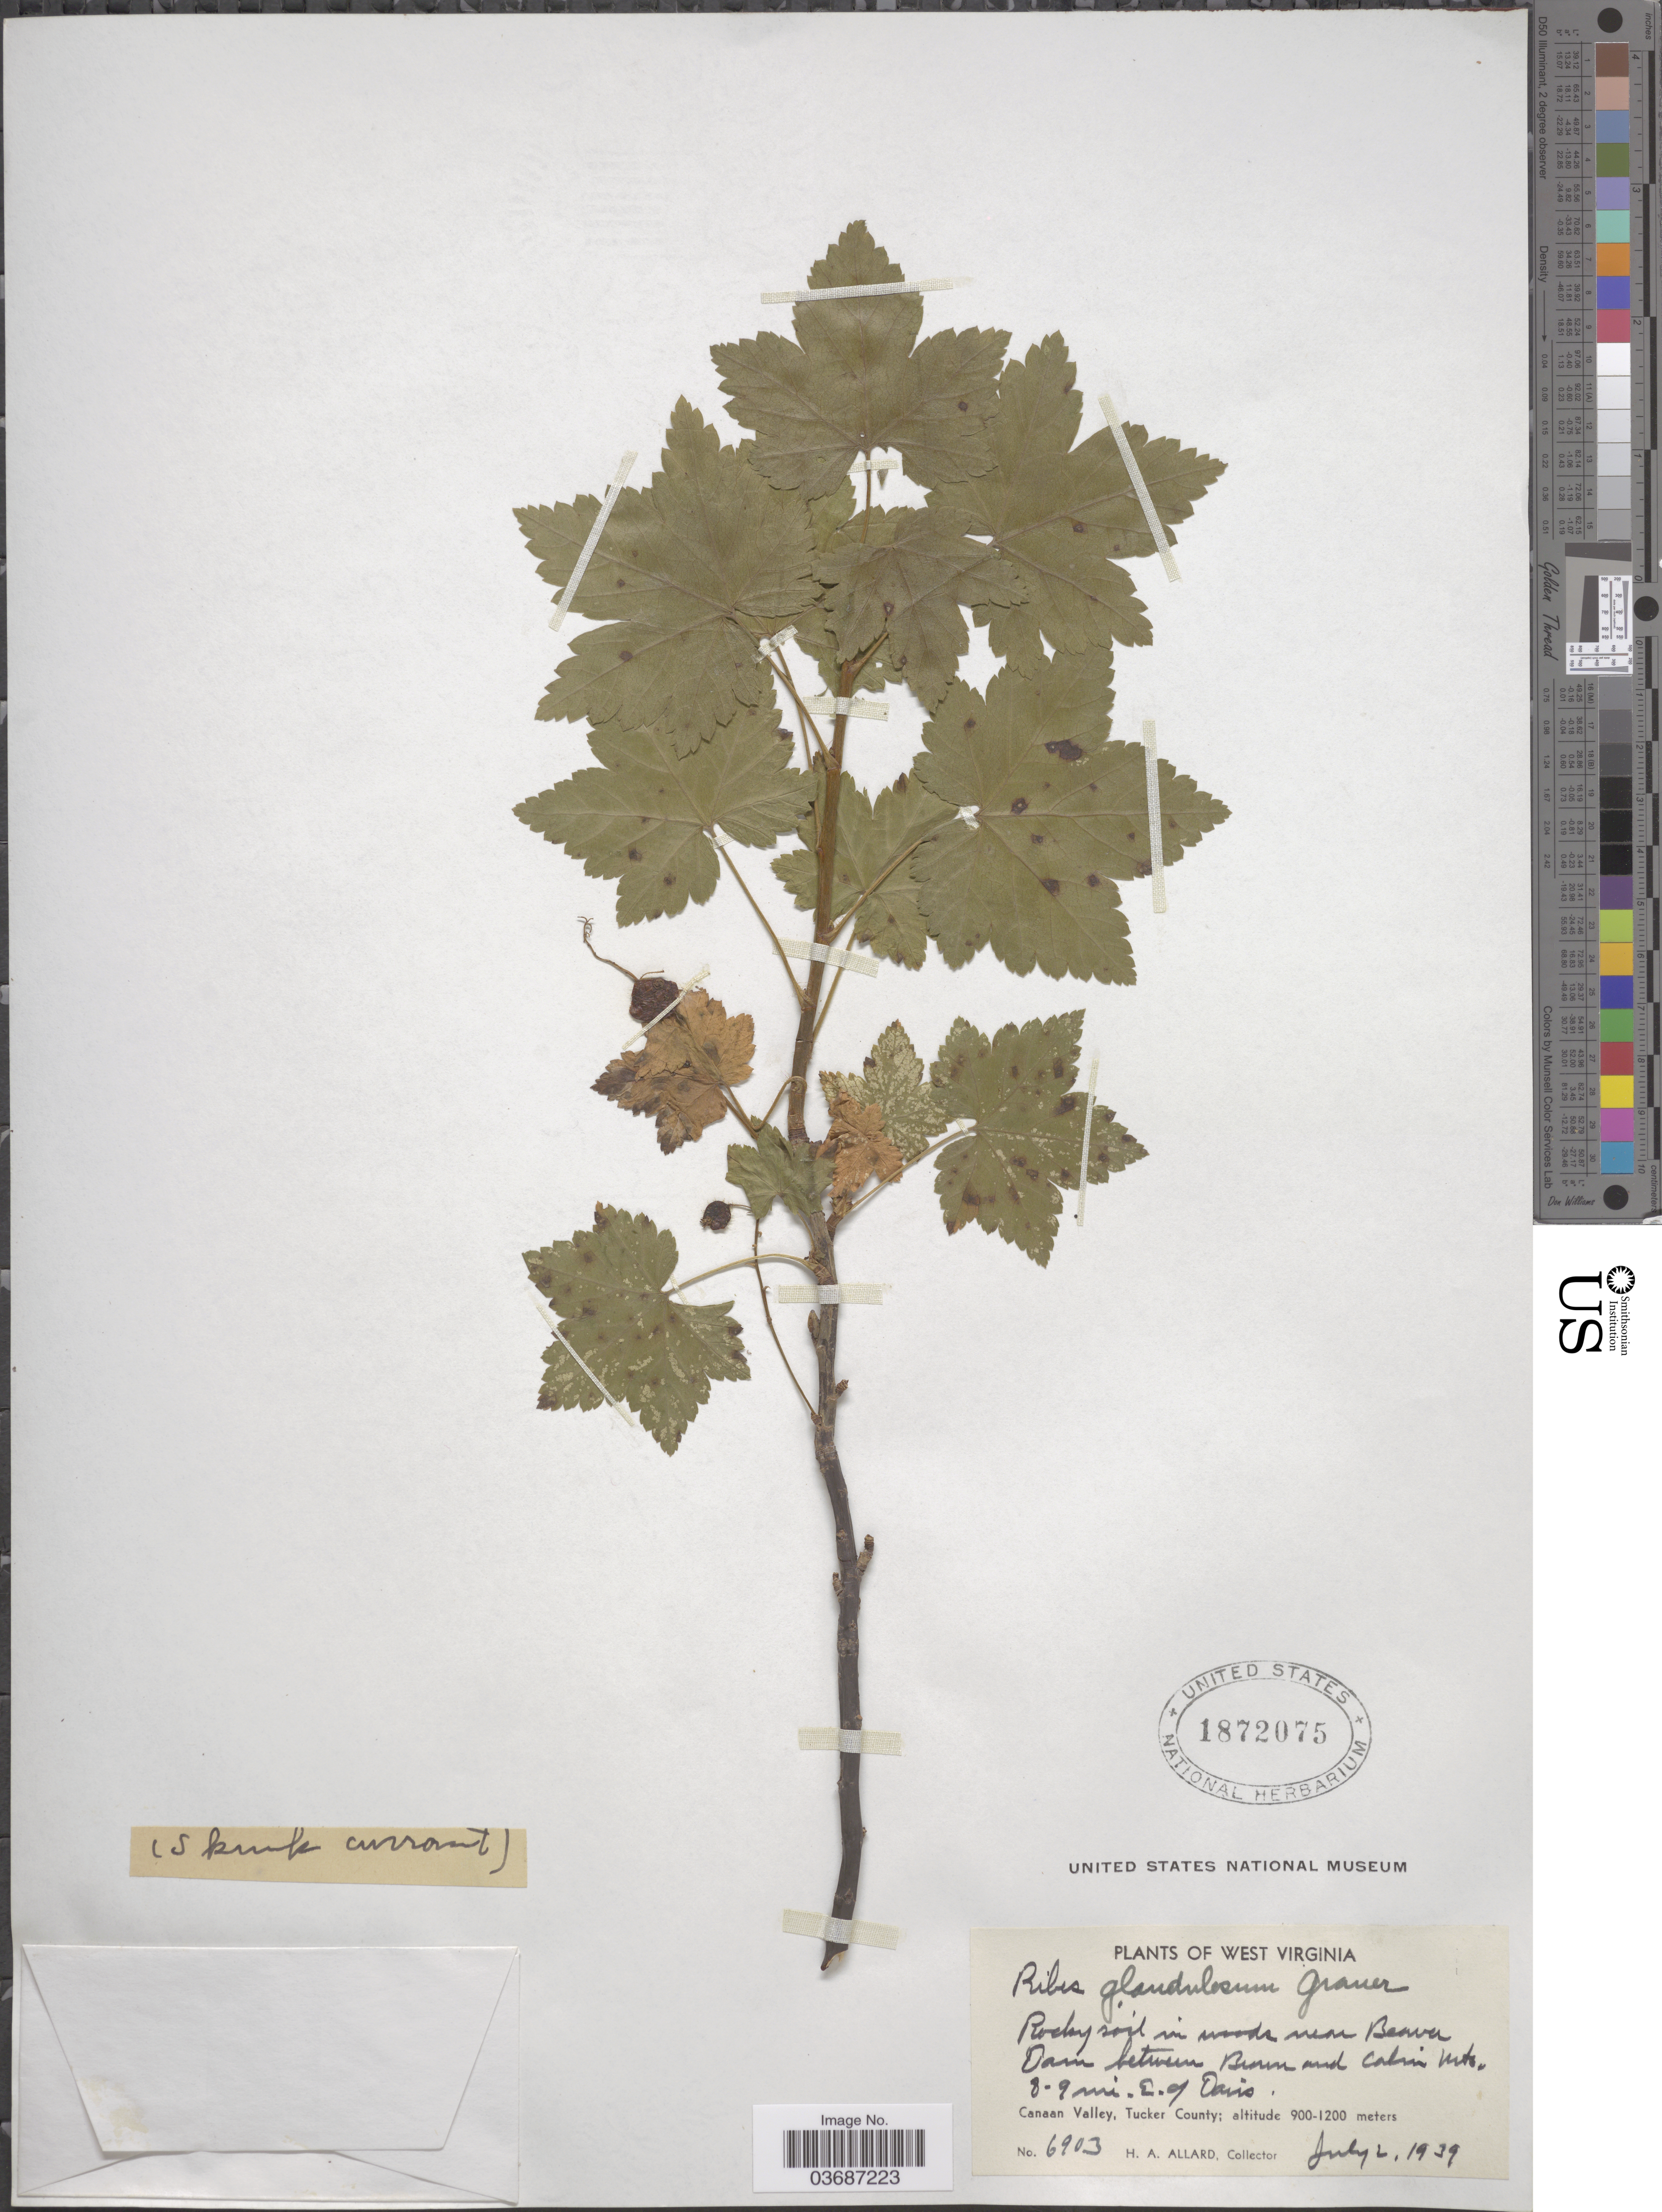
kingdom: Plantae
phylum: Tracheophyta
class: Magnoliopsida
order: Saxifragales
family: Grossulariaceae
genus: Ribes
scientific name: Ribes glandulosum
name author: Ruiz & Pav.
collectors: H. A. Allard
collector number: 6903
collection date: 1939-07-02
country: United States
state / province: West Virginia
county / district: Tucker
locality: Rocky soil in woods near Beaver Dam between Brown and Cabin Mts., 8-9 mi. E. of Davis. Canaan Valley, Tucker County.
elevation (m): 900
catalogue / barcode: US 1872075